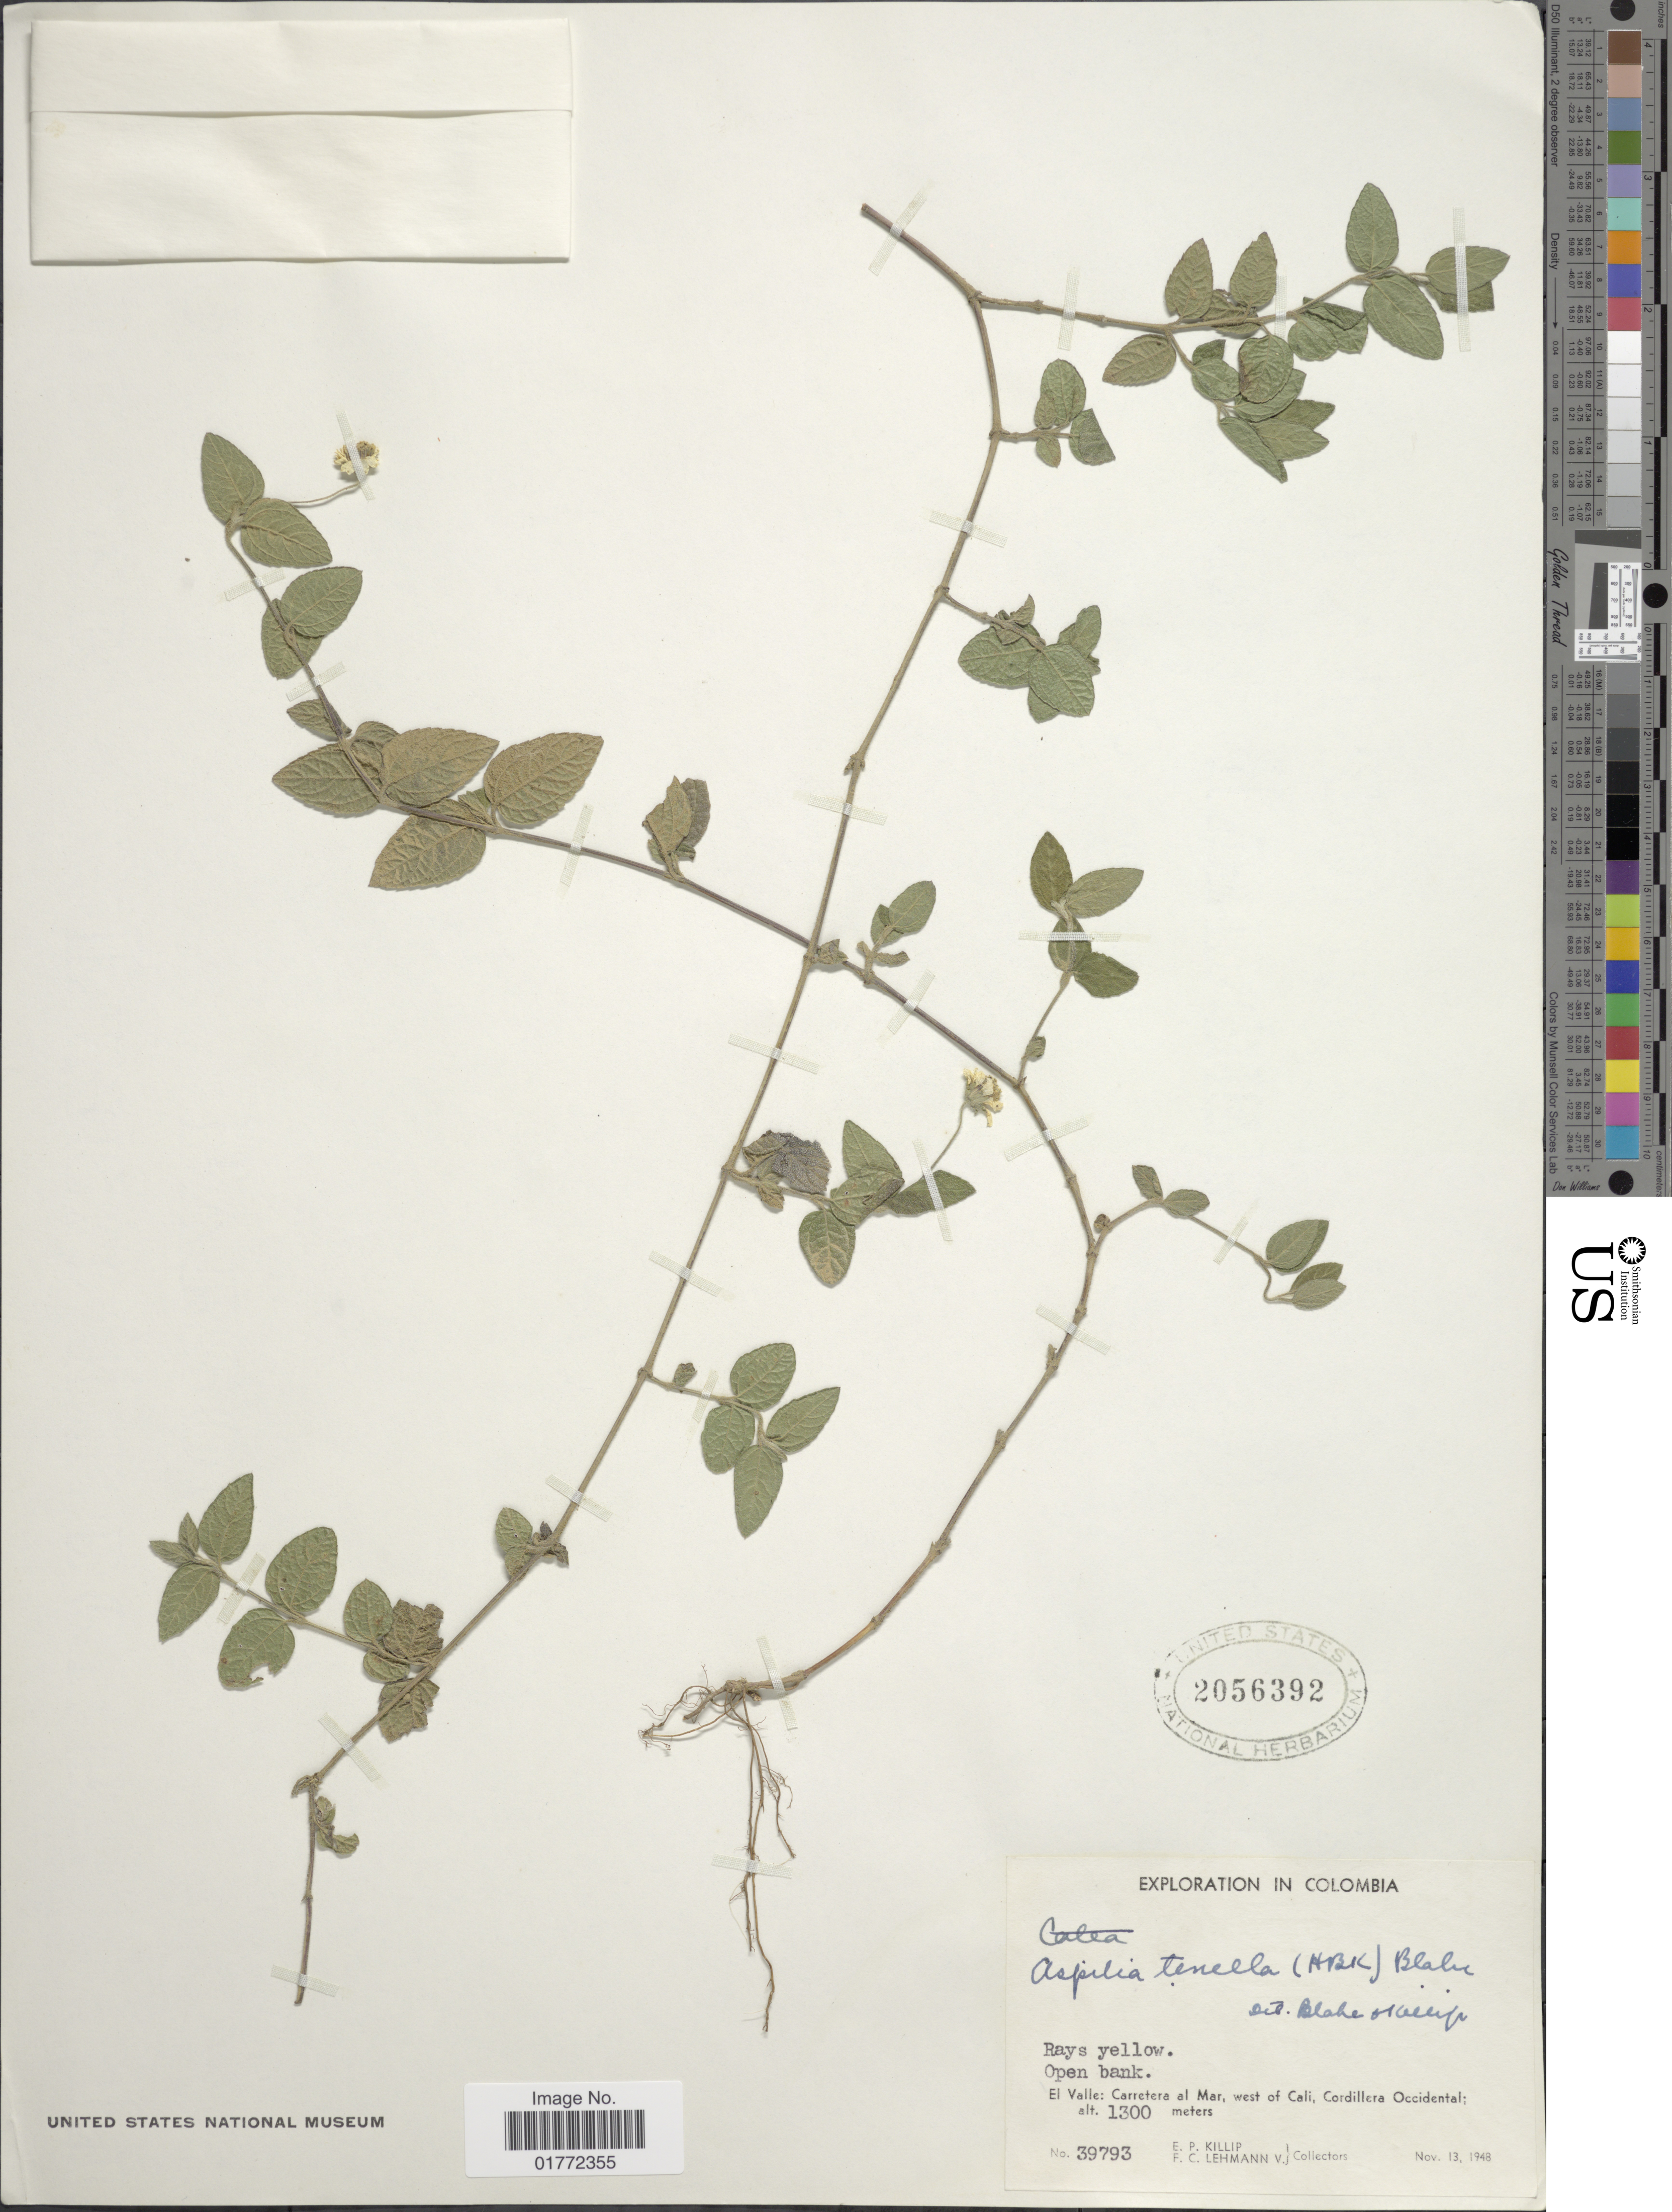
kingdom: Plantae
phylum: Tracheophyta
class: Magnoliopsida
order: Asterales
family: Asteraceae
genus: Eleutheranthera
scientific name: Eleutheranthera tenella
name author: (Kunth) H. Rob.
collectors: E. P. Killip & F. Lehmann v.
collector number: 39793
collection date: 1948-11-13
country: Colombia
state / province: Valle del Cauca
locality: El Valle: Carretera al Mar, west of Cali, Cordillera Occidental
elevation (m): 1300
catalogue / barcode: US 2056392